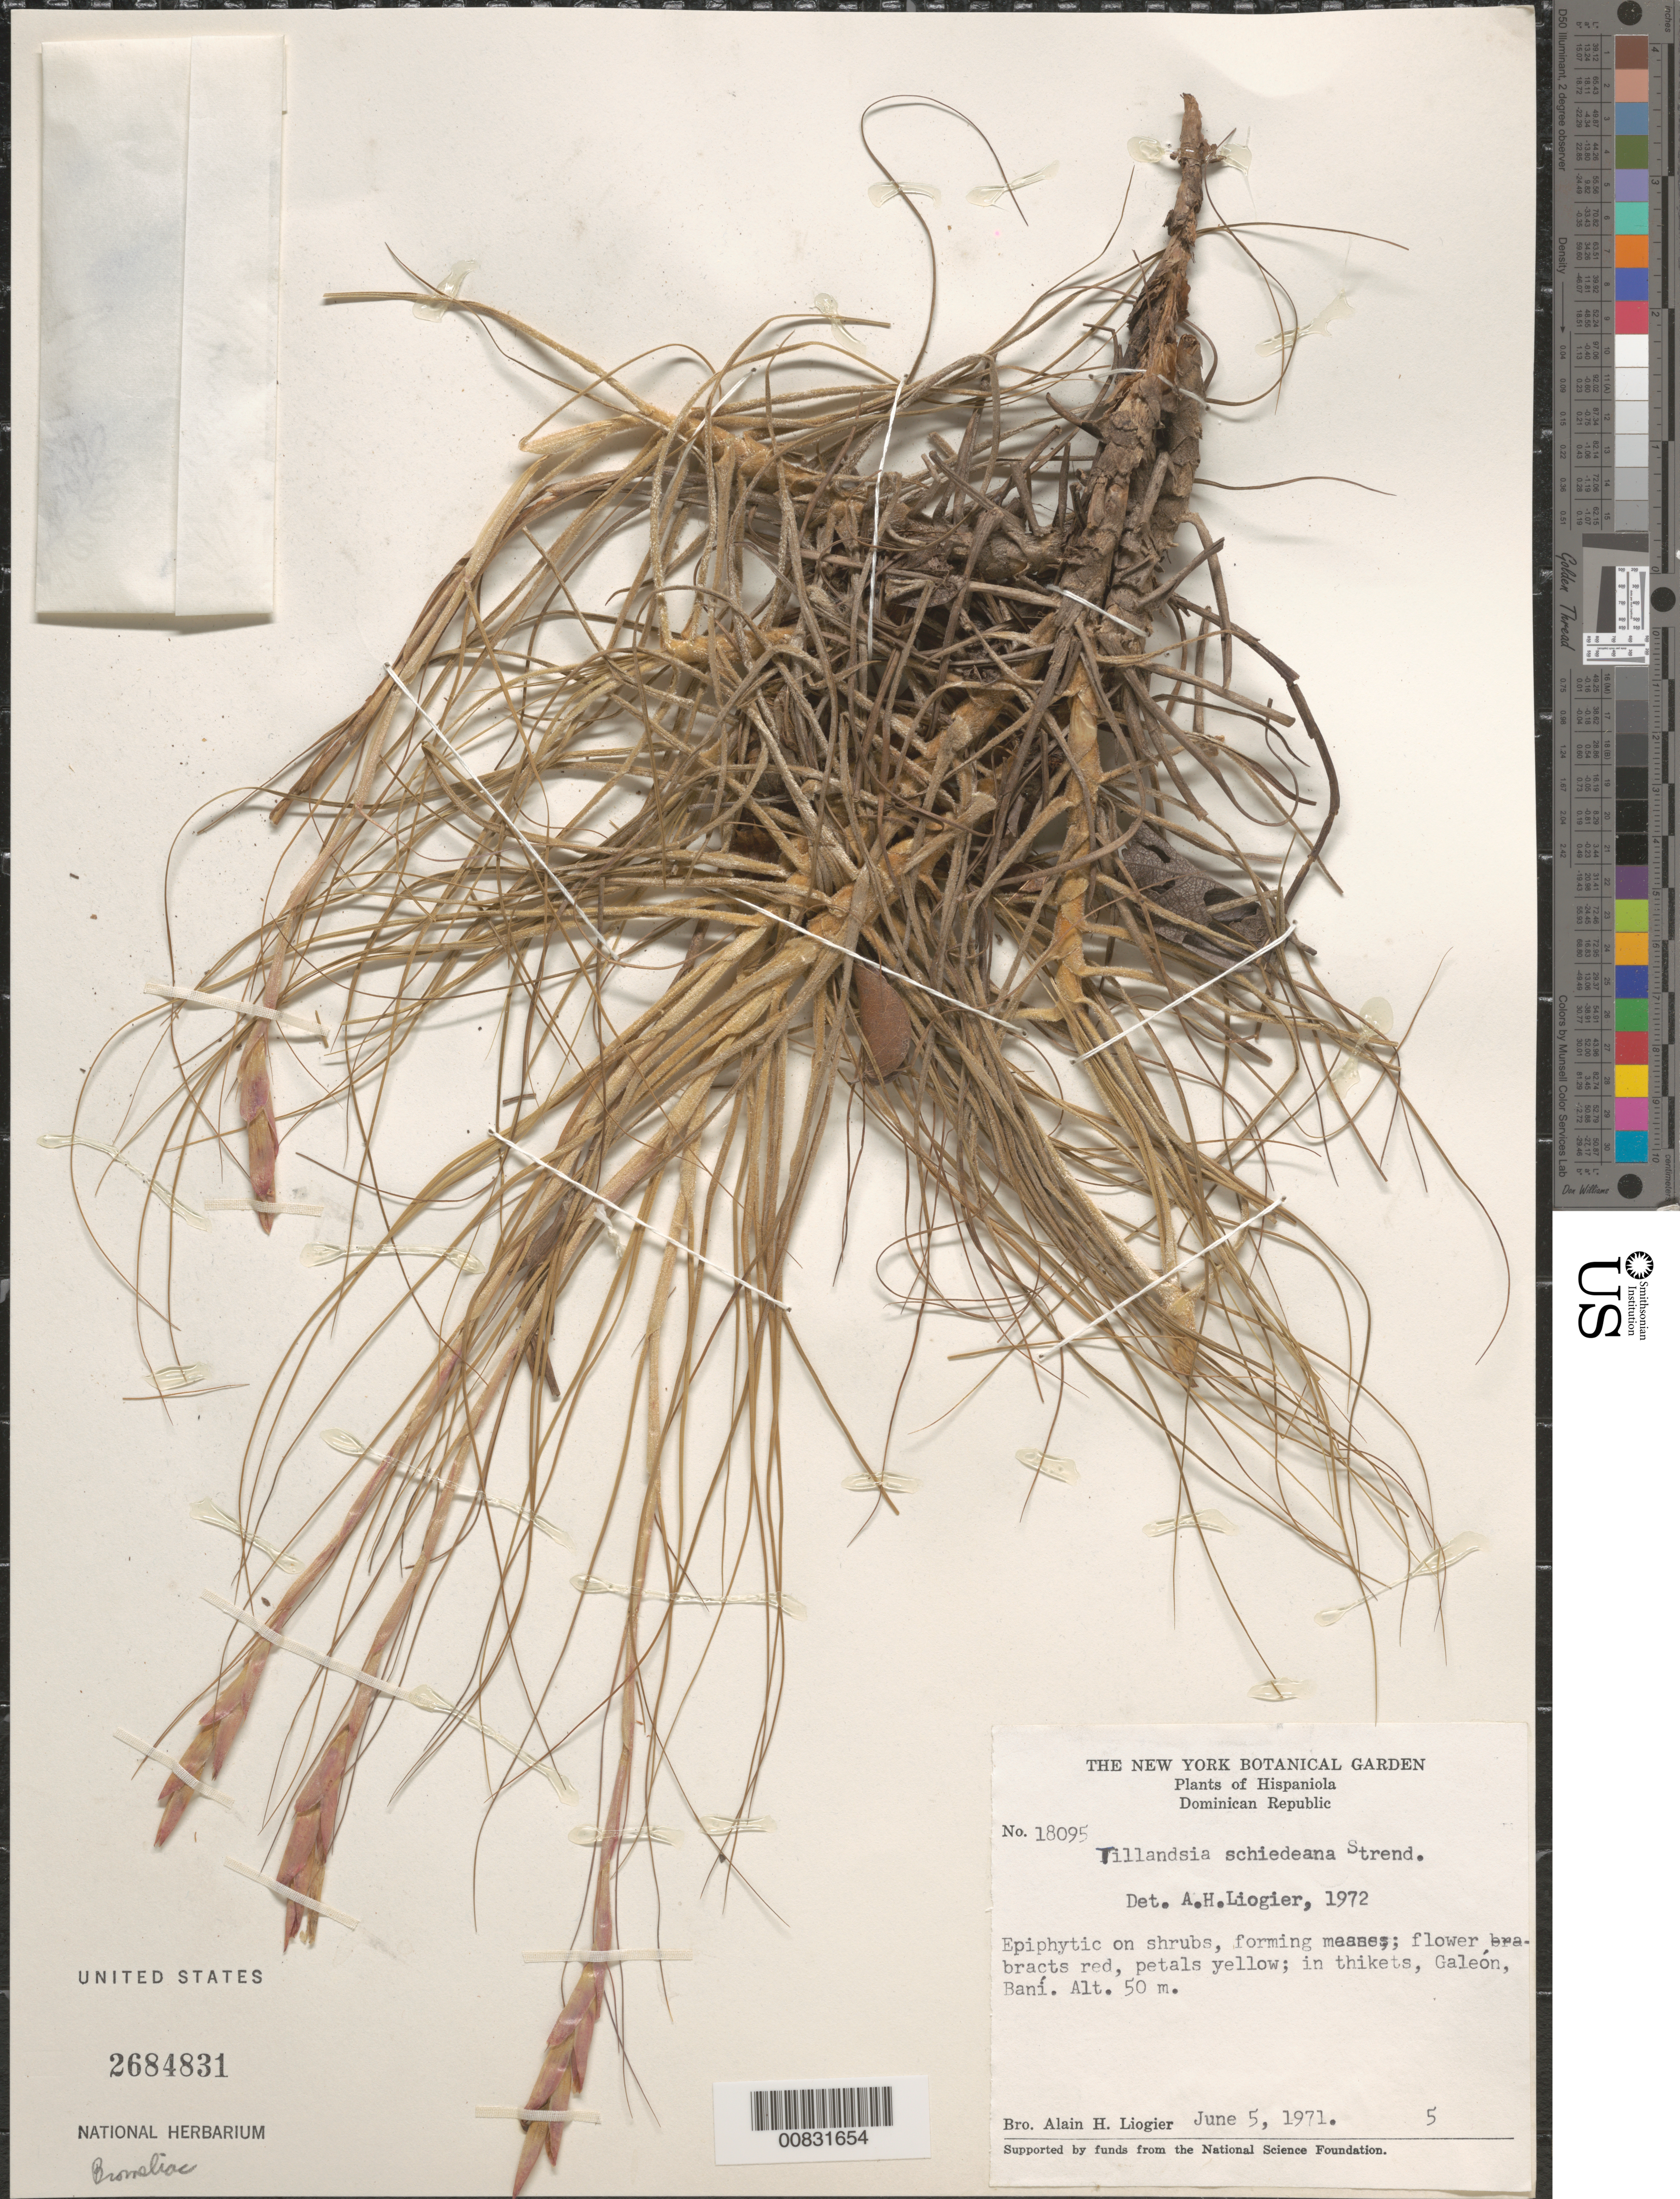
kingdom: Plantae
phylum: Tracheophyta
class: Liliopsida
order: Poales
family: Bromeliaceae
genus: Tillandsia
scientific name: Tillandsia schiedeana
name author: Steud.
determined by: Liogier, Alain H.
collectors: A. H. Liogier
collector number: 18095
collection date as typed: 05 Jun 1971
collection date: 1971-06-05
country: Dominican Republic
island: Hispaniola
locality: Galeón, Baní.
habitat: On shrubs in thickets.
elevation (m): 50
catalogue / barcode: US 2684831